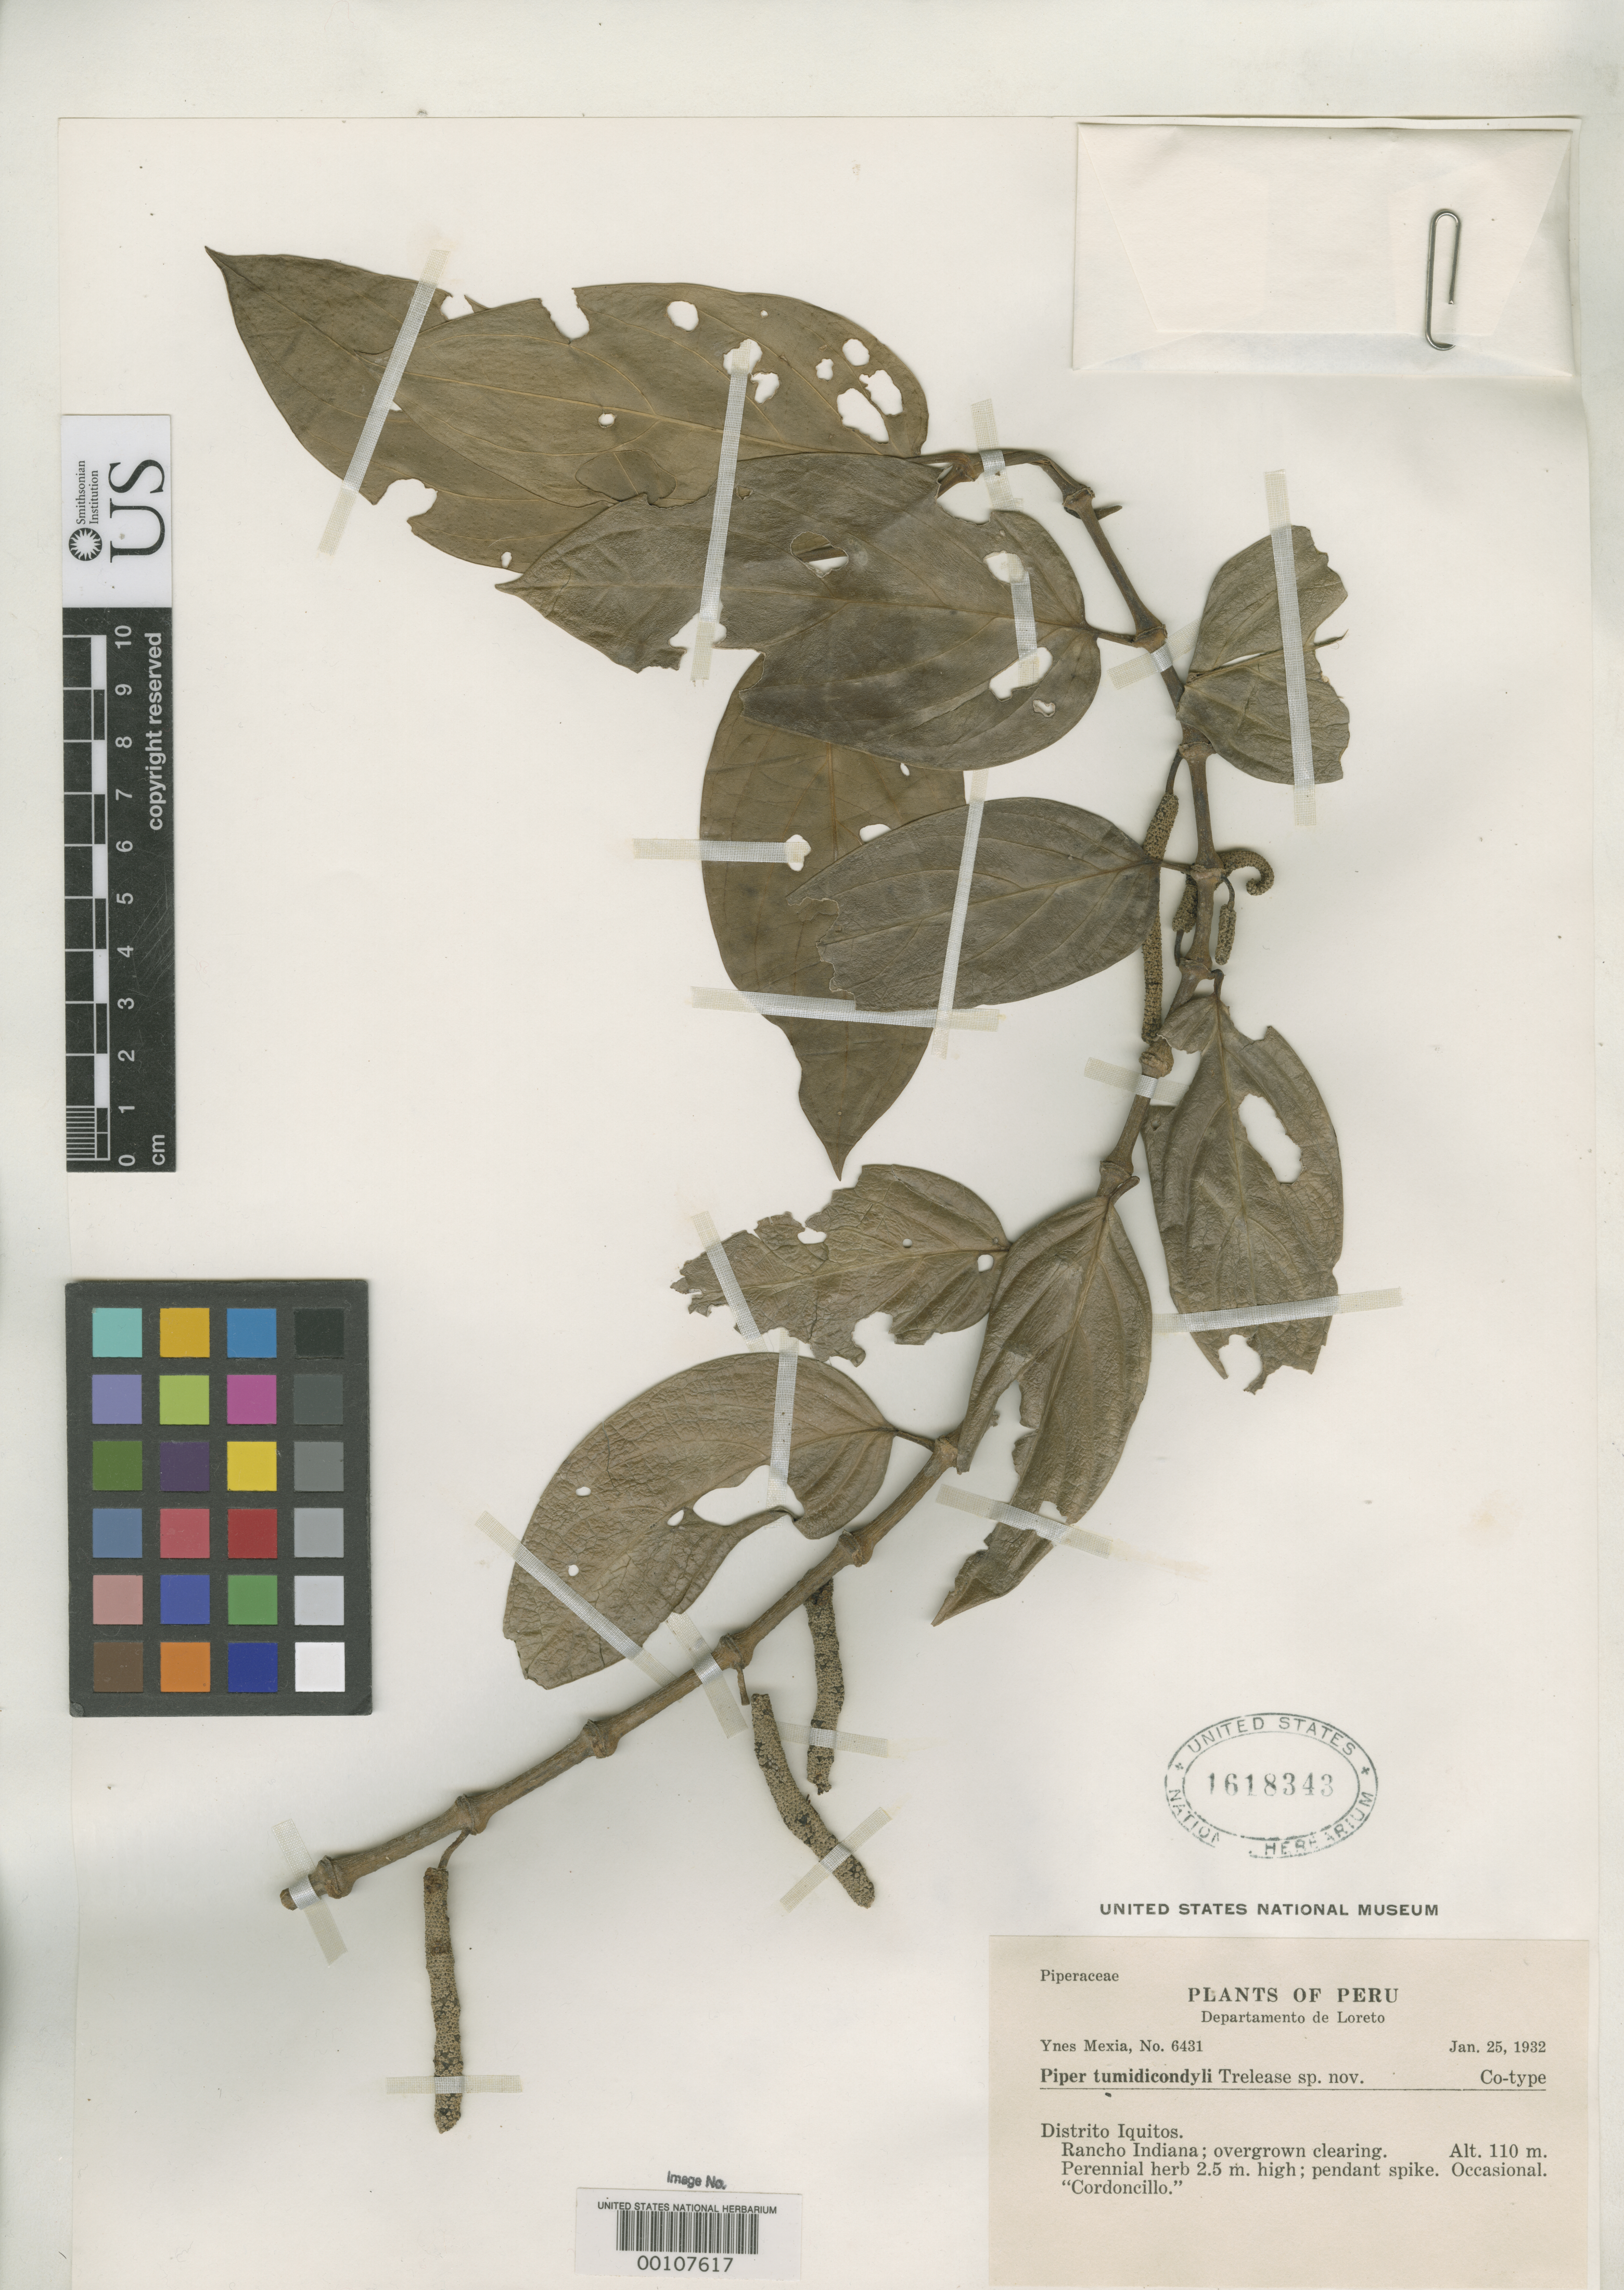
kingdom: Plantae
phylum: Tracheophyta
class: Magnoliopsida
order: Piperales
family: Piperaceae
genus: Piper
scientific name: Piper tumidicondyli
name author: Trel. in J.F. Macbr.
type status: Isotype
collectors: Y. Mexia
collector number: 6431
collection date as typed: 25 Jan 1932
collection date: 1932-01-25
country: Peru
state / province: Loreto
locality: Rancho Indiana.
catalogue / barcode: US 1618343